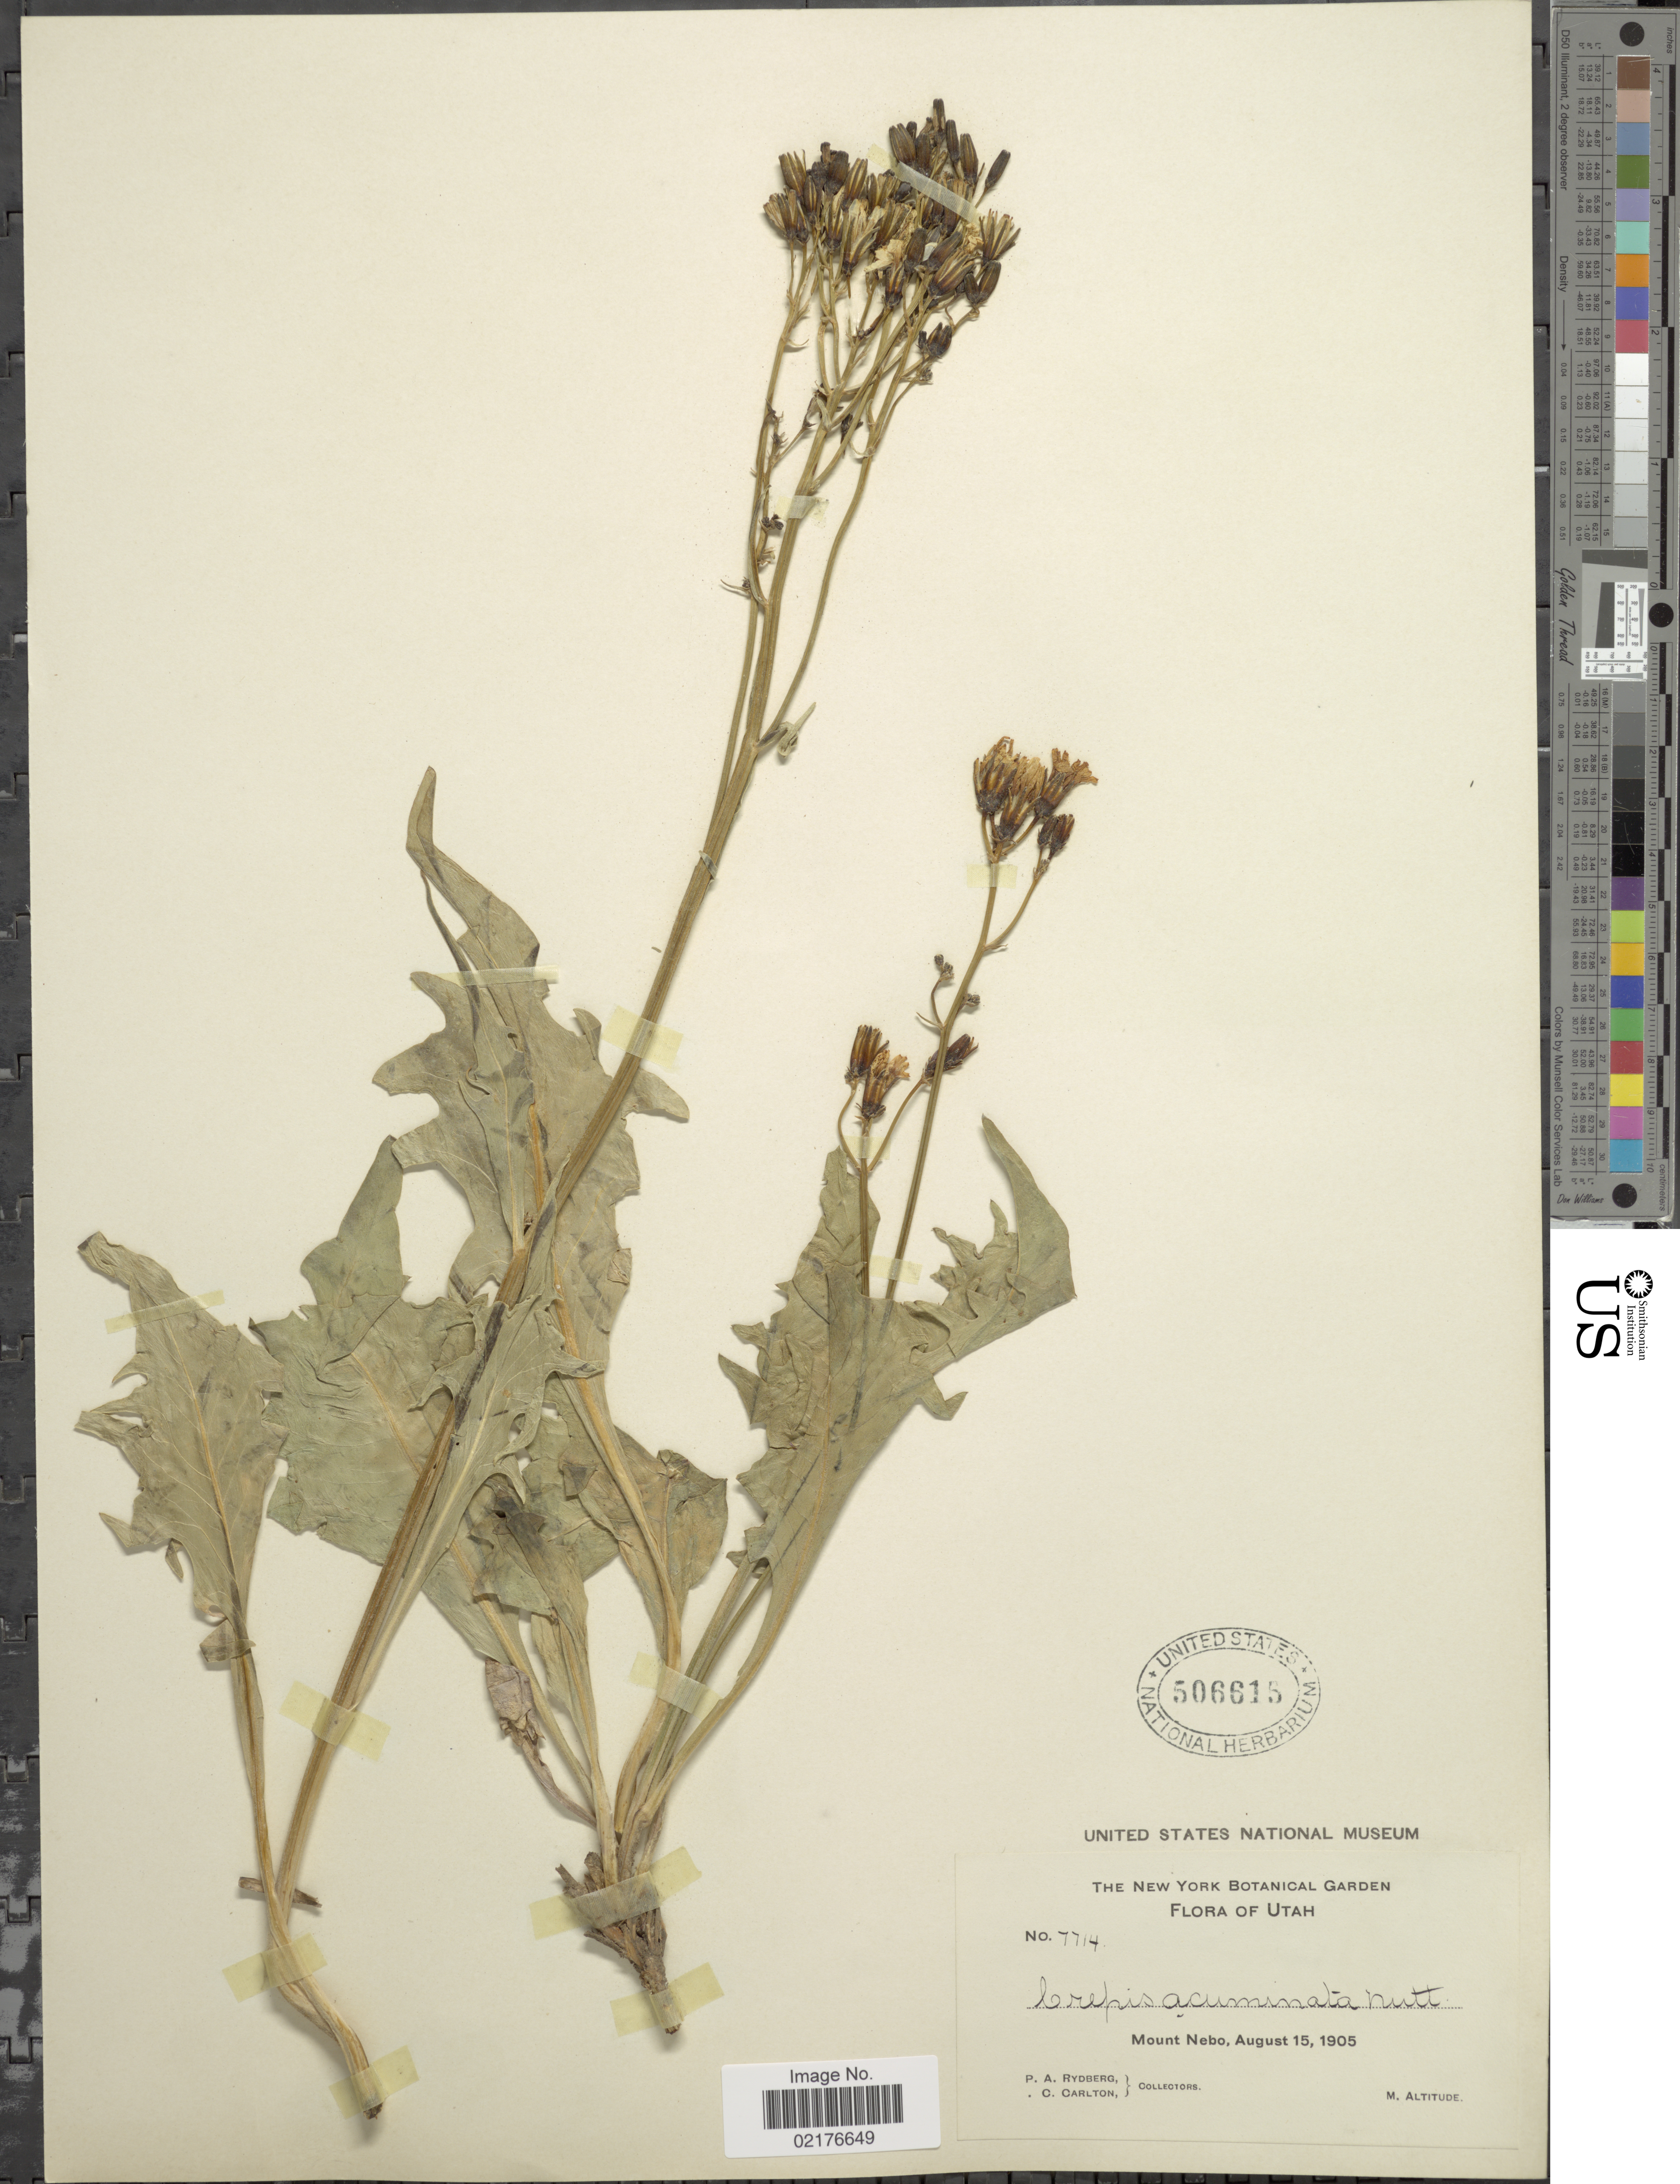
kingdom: Plantae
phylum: Tracheophyta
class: Magnoliopsida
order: Asterales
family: Asteraceae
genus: Crepis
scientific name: Crepis acuminata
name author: Nutt.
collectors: P. A. Rydberg & C. Carlton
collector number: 7714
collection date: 1905-08-15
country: United States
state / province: Utah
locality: Mount Nebo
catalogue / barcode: US 506615